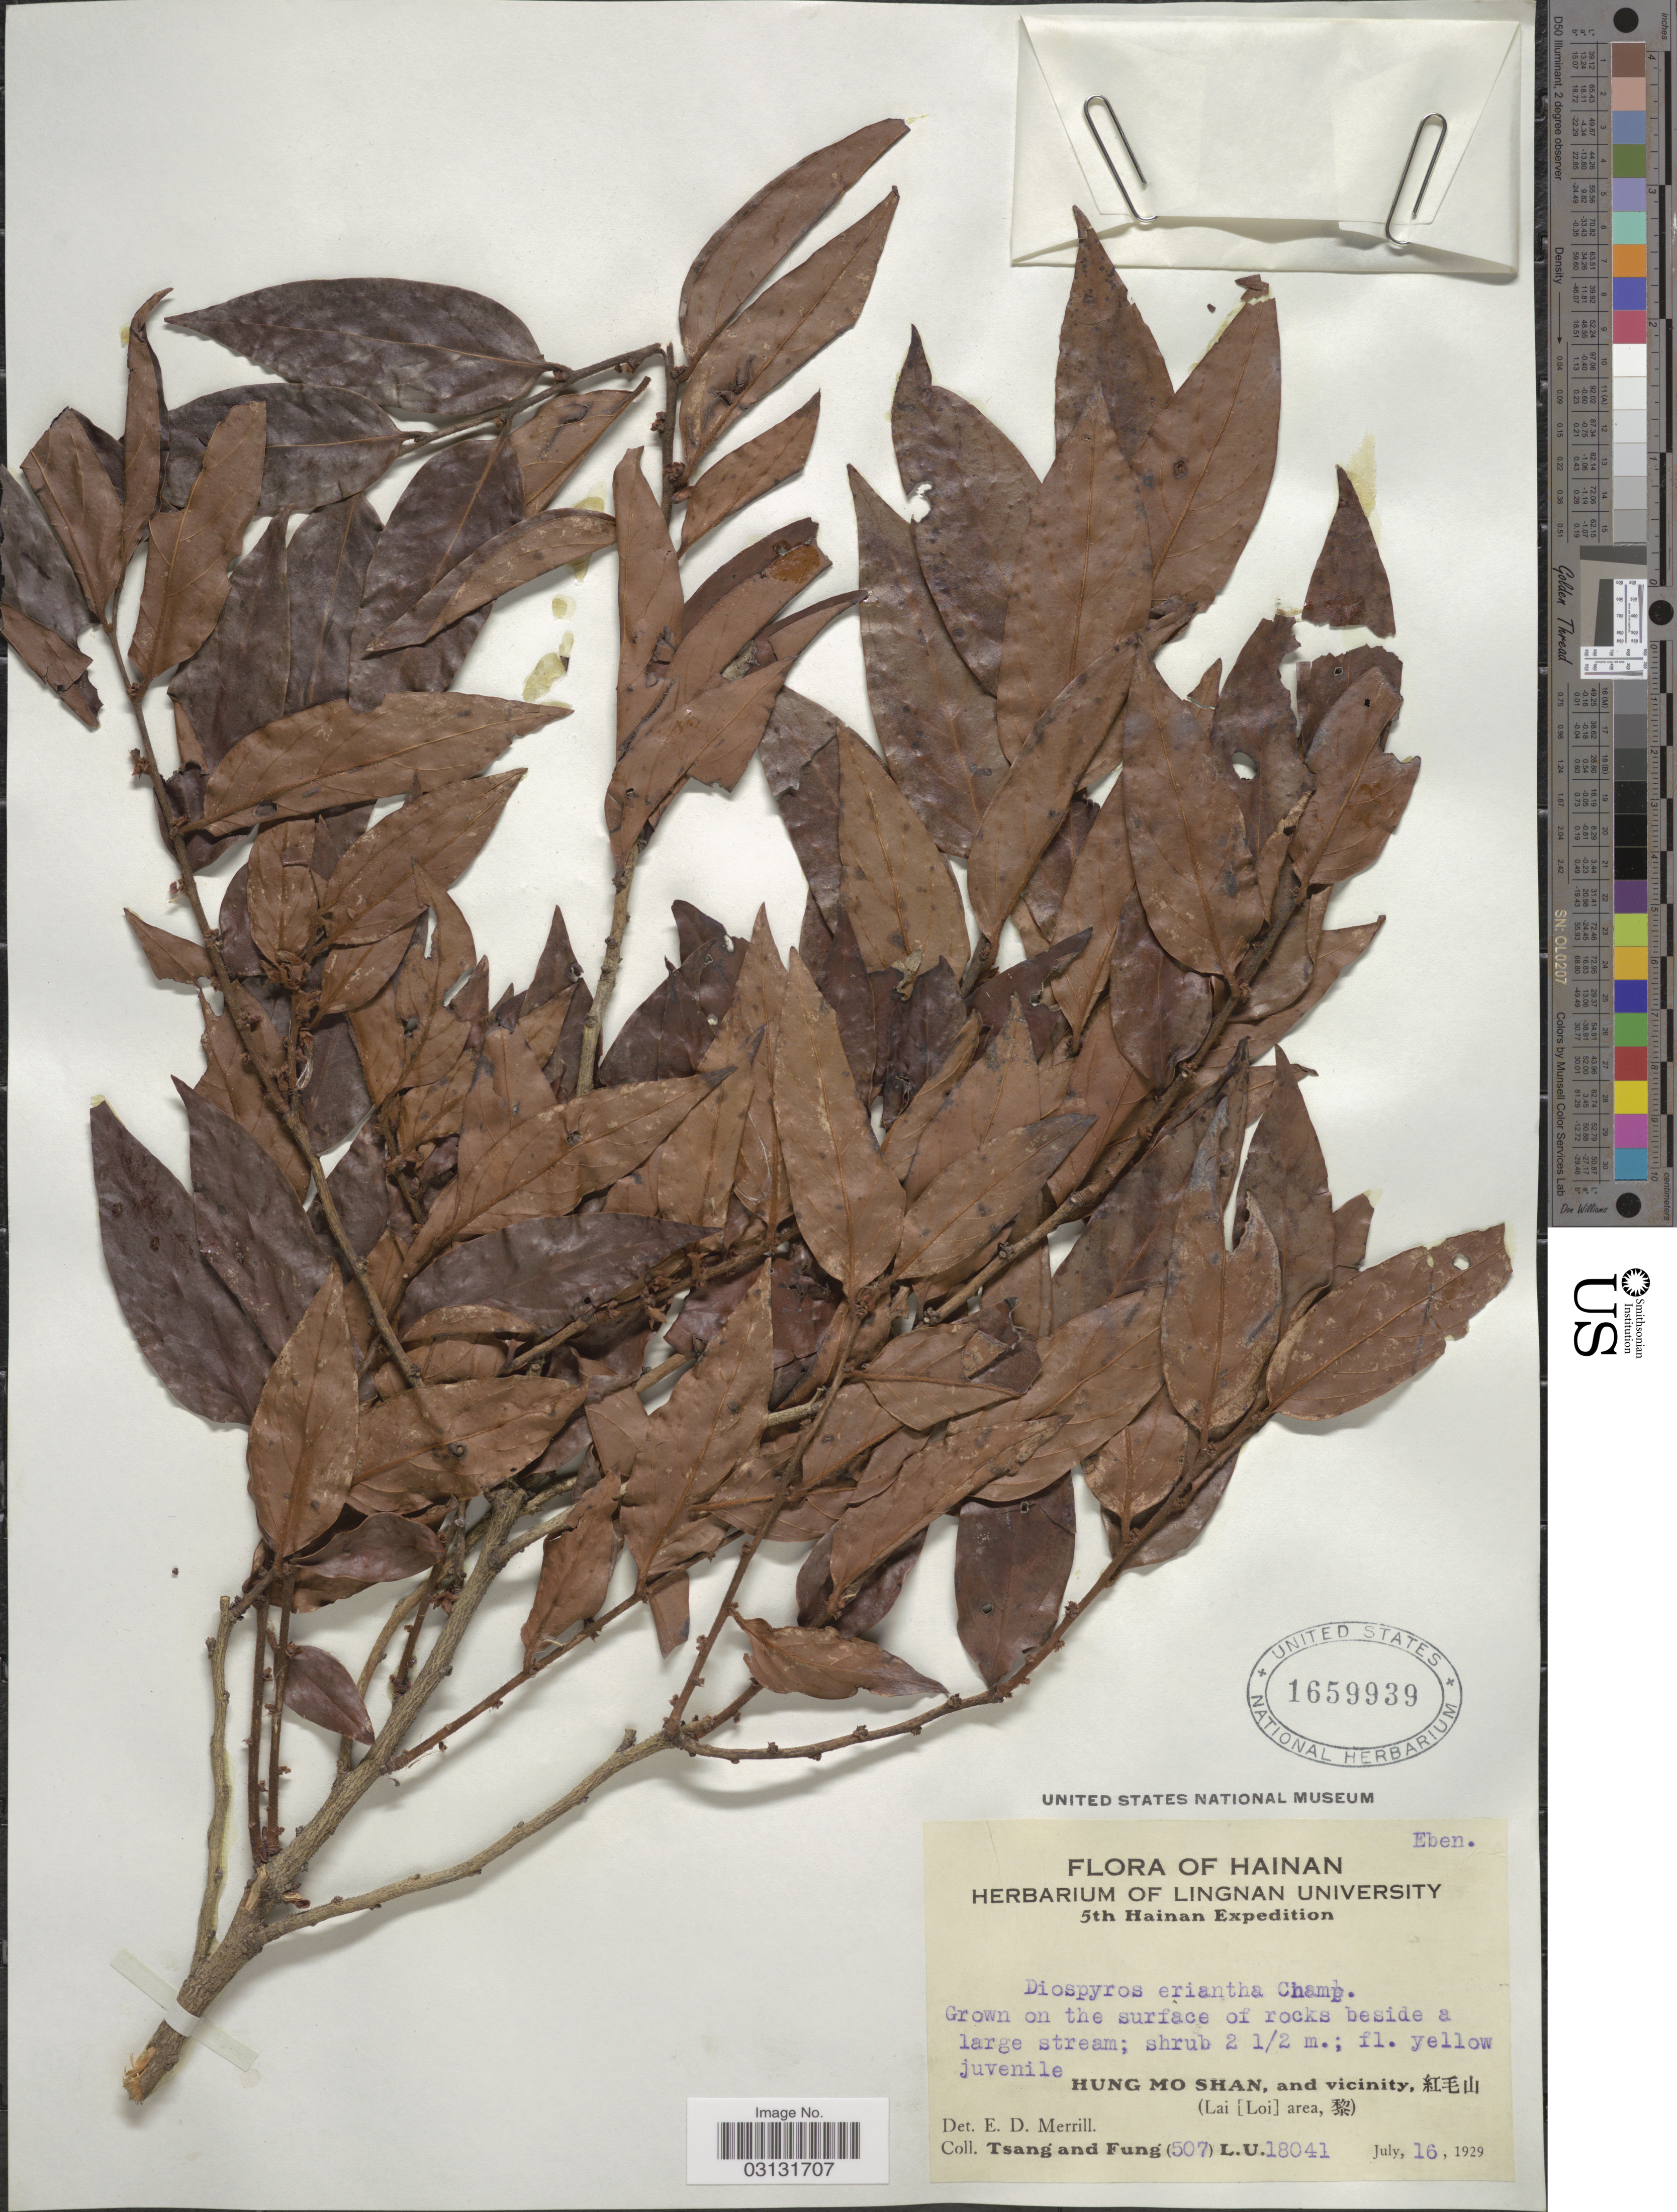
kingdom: Plantae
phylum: Tracheophyta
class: Magnoliopsida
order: Ericales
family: Ebenaceae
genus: Diospyros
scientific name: Diospyros eriantha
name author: Champ. ex Benth.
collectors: -. T'sang & Fung, --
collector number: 507L.U.18041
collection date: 1929-07-16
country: China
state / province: Hainan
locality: Hung Mo Shan, and vicinity. (Lai [Loi] area).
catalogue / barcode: US 1659939